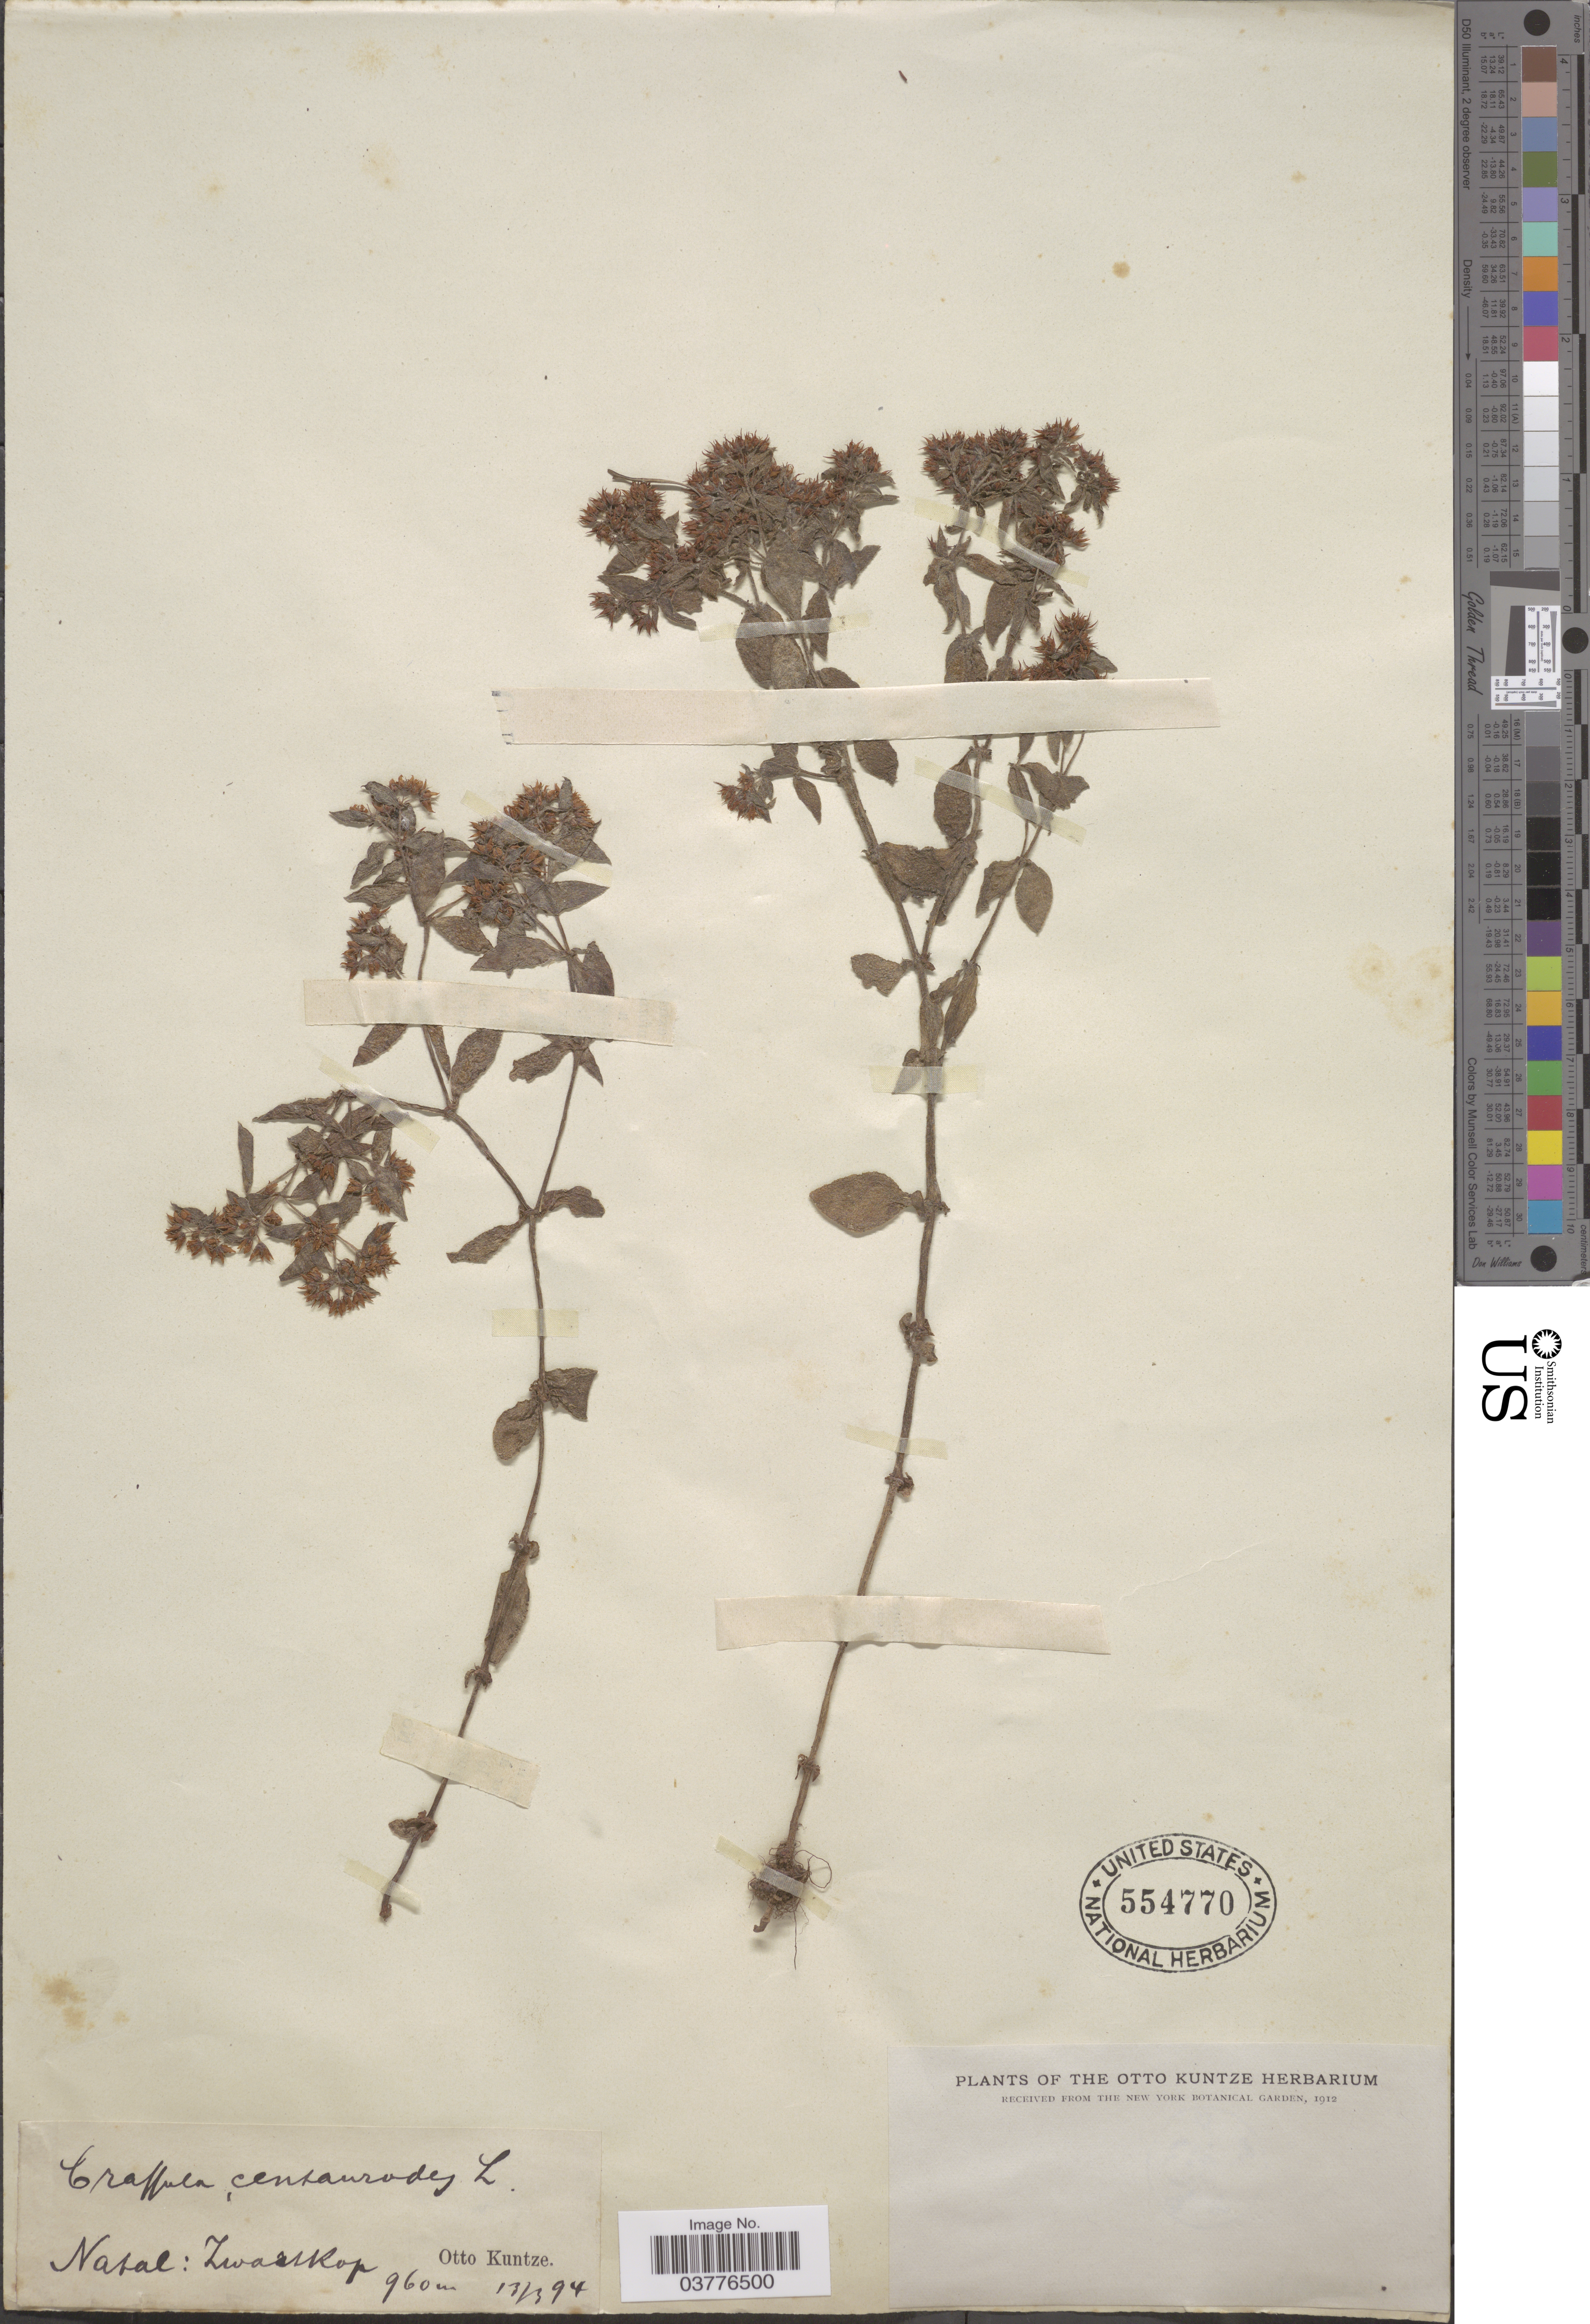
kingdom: Plantae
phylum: Tracheophyta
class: Magnoliopsida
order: Saxifragales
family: Crassulaceae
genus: Crassula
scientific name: Crassula pellucida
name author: L.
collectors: C.E.O. Kuntze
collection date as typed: Transcribed d/m/y: 13/3/94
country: South Africa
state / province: KwaZulu-Natal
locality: Natal: Zwartkop.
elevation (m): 960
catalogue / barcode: US 554770